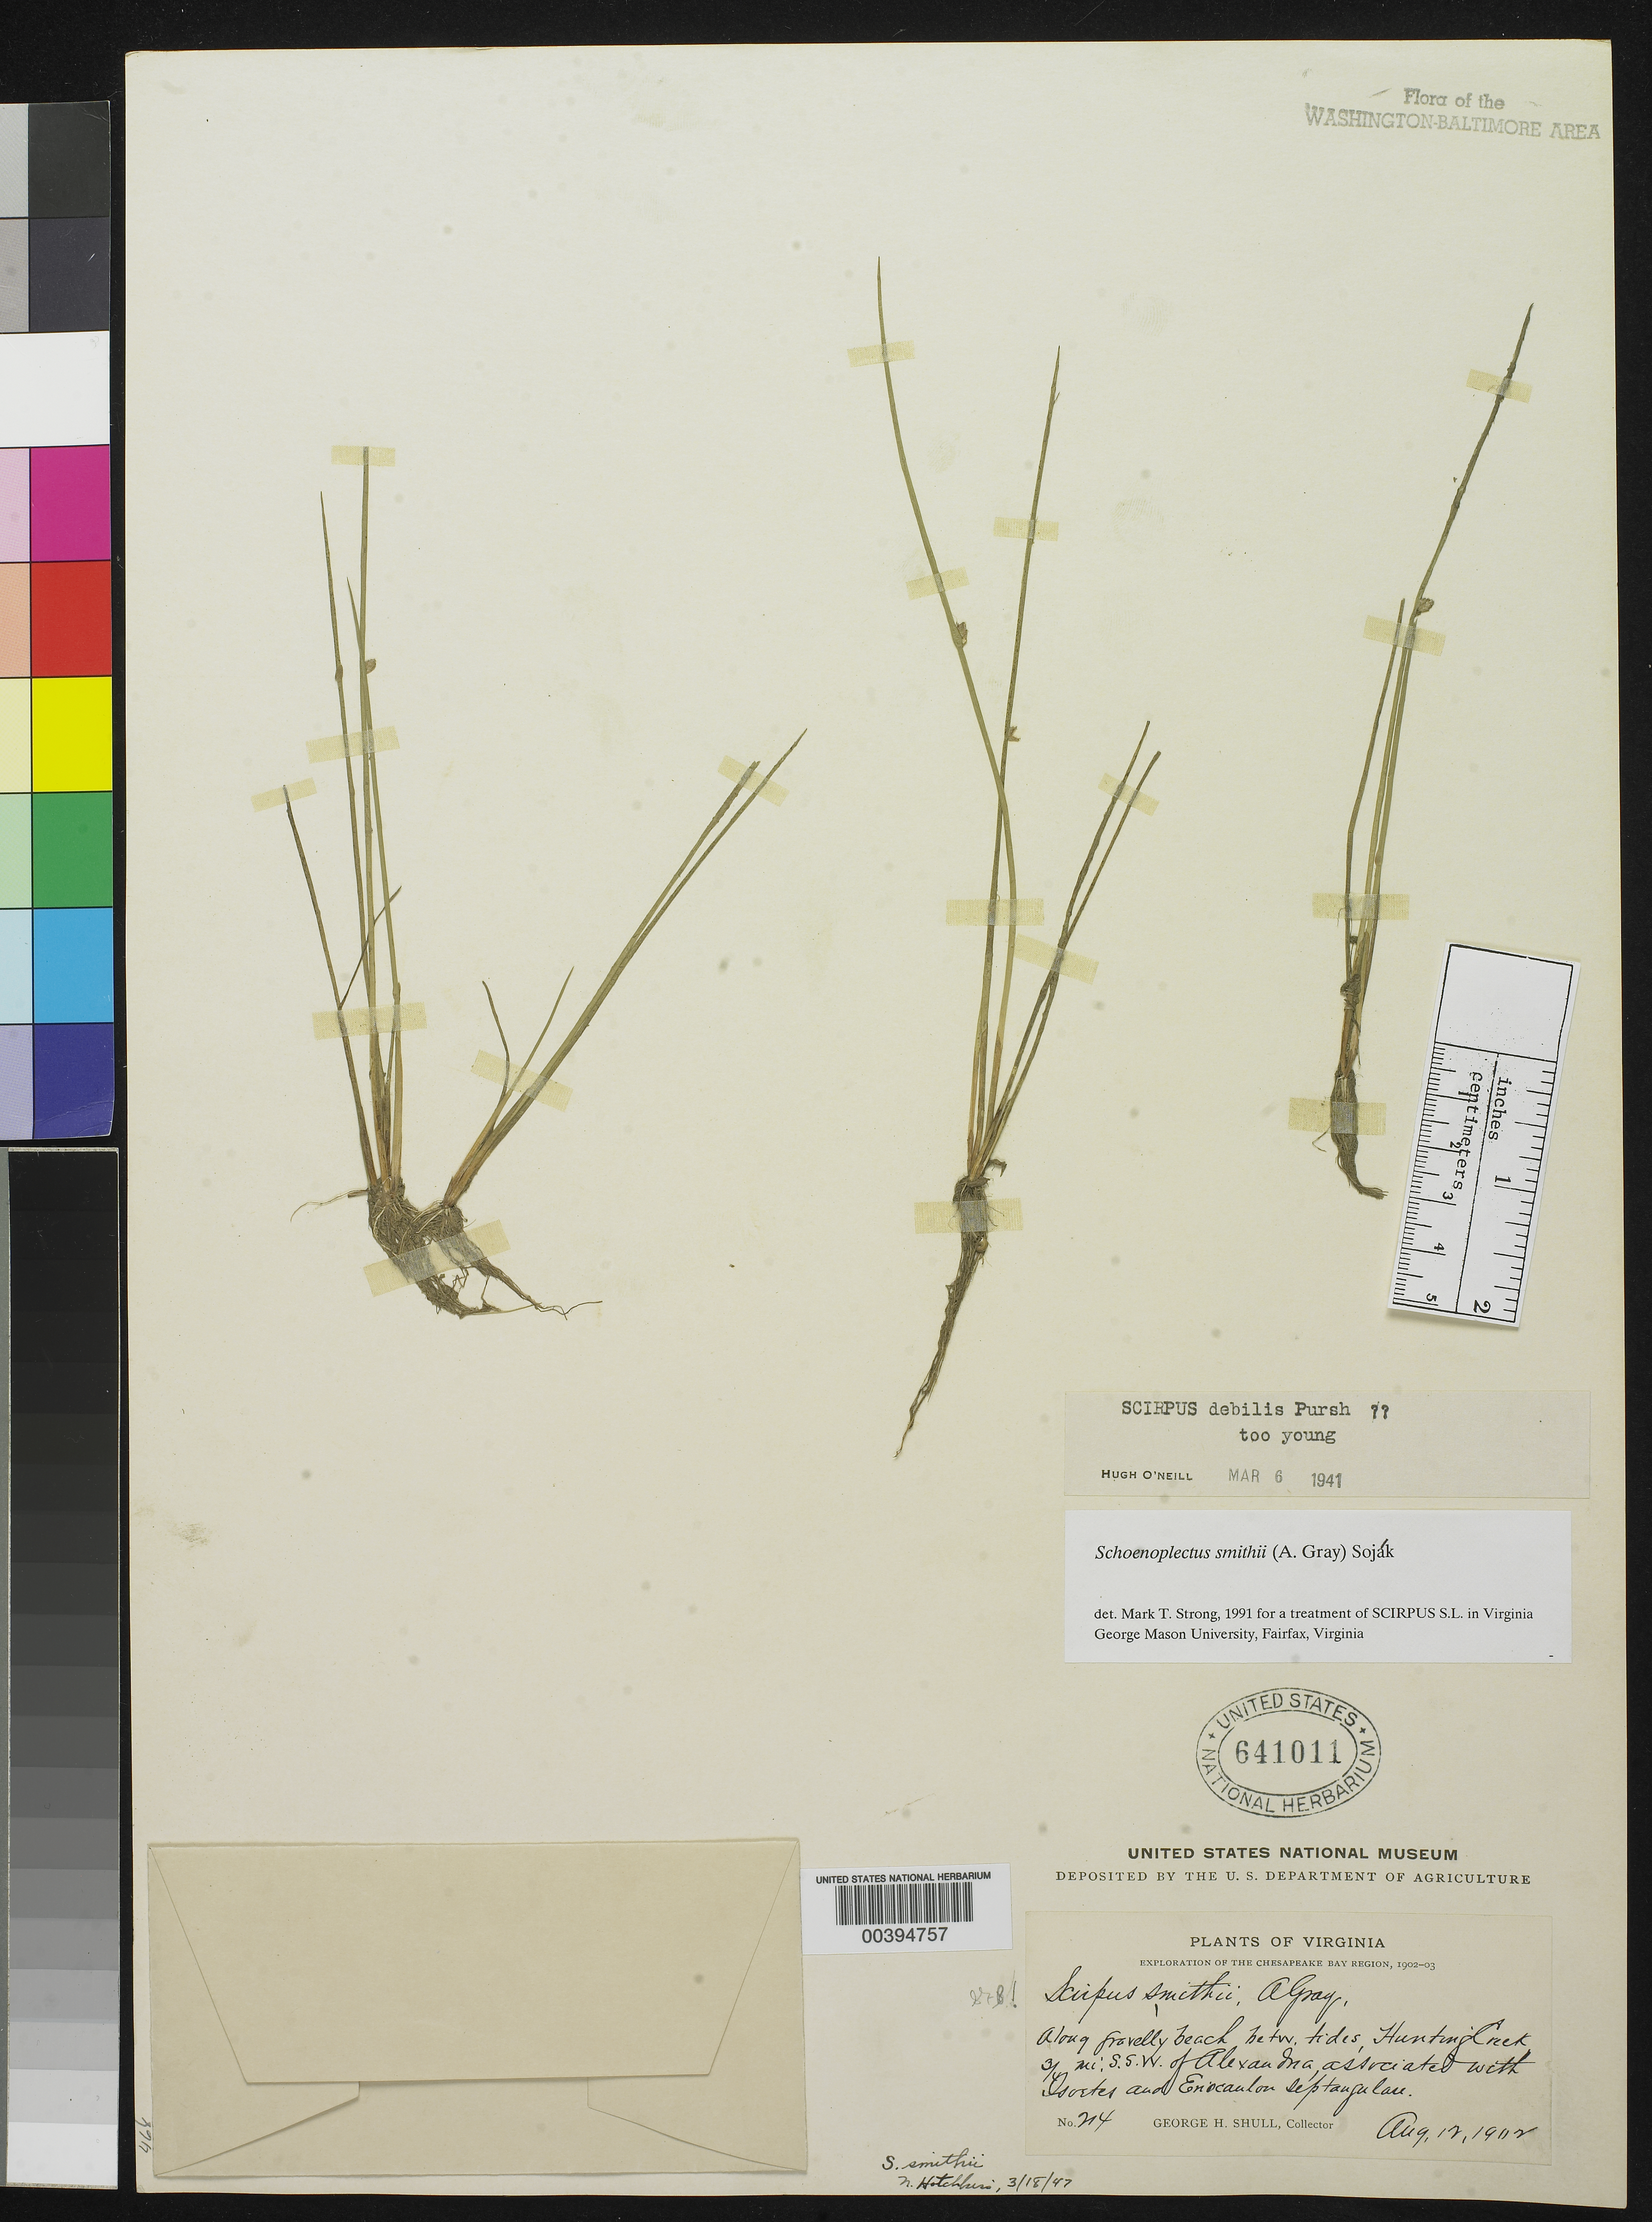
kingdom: Plantae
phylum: Tracheophyta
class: Liliopsida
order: Poales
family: Cyperaceae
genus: Schoenoplectus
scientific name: Schoenoplectus smithii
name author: (A. Gray) Soják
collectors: G. H. Shull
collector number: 214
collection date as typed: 12 Aug 1902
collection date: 1902-08-12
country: United States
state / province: Virginia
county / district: Fairfax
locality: Hunting Creek, South-southwest of Alexandria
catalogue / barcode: US 641011